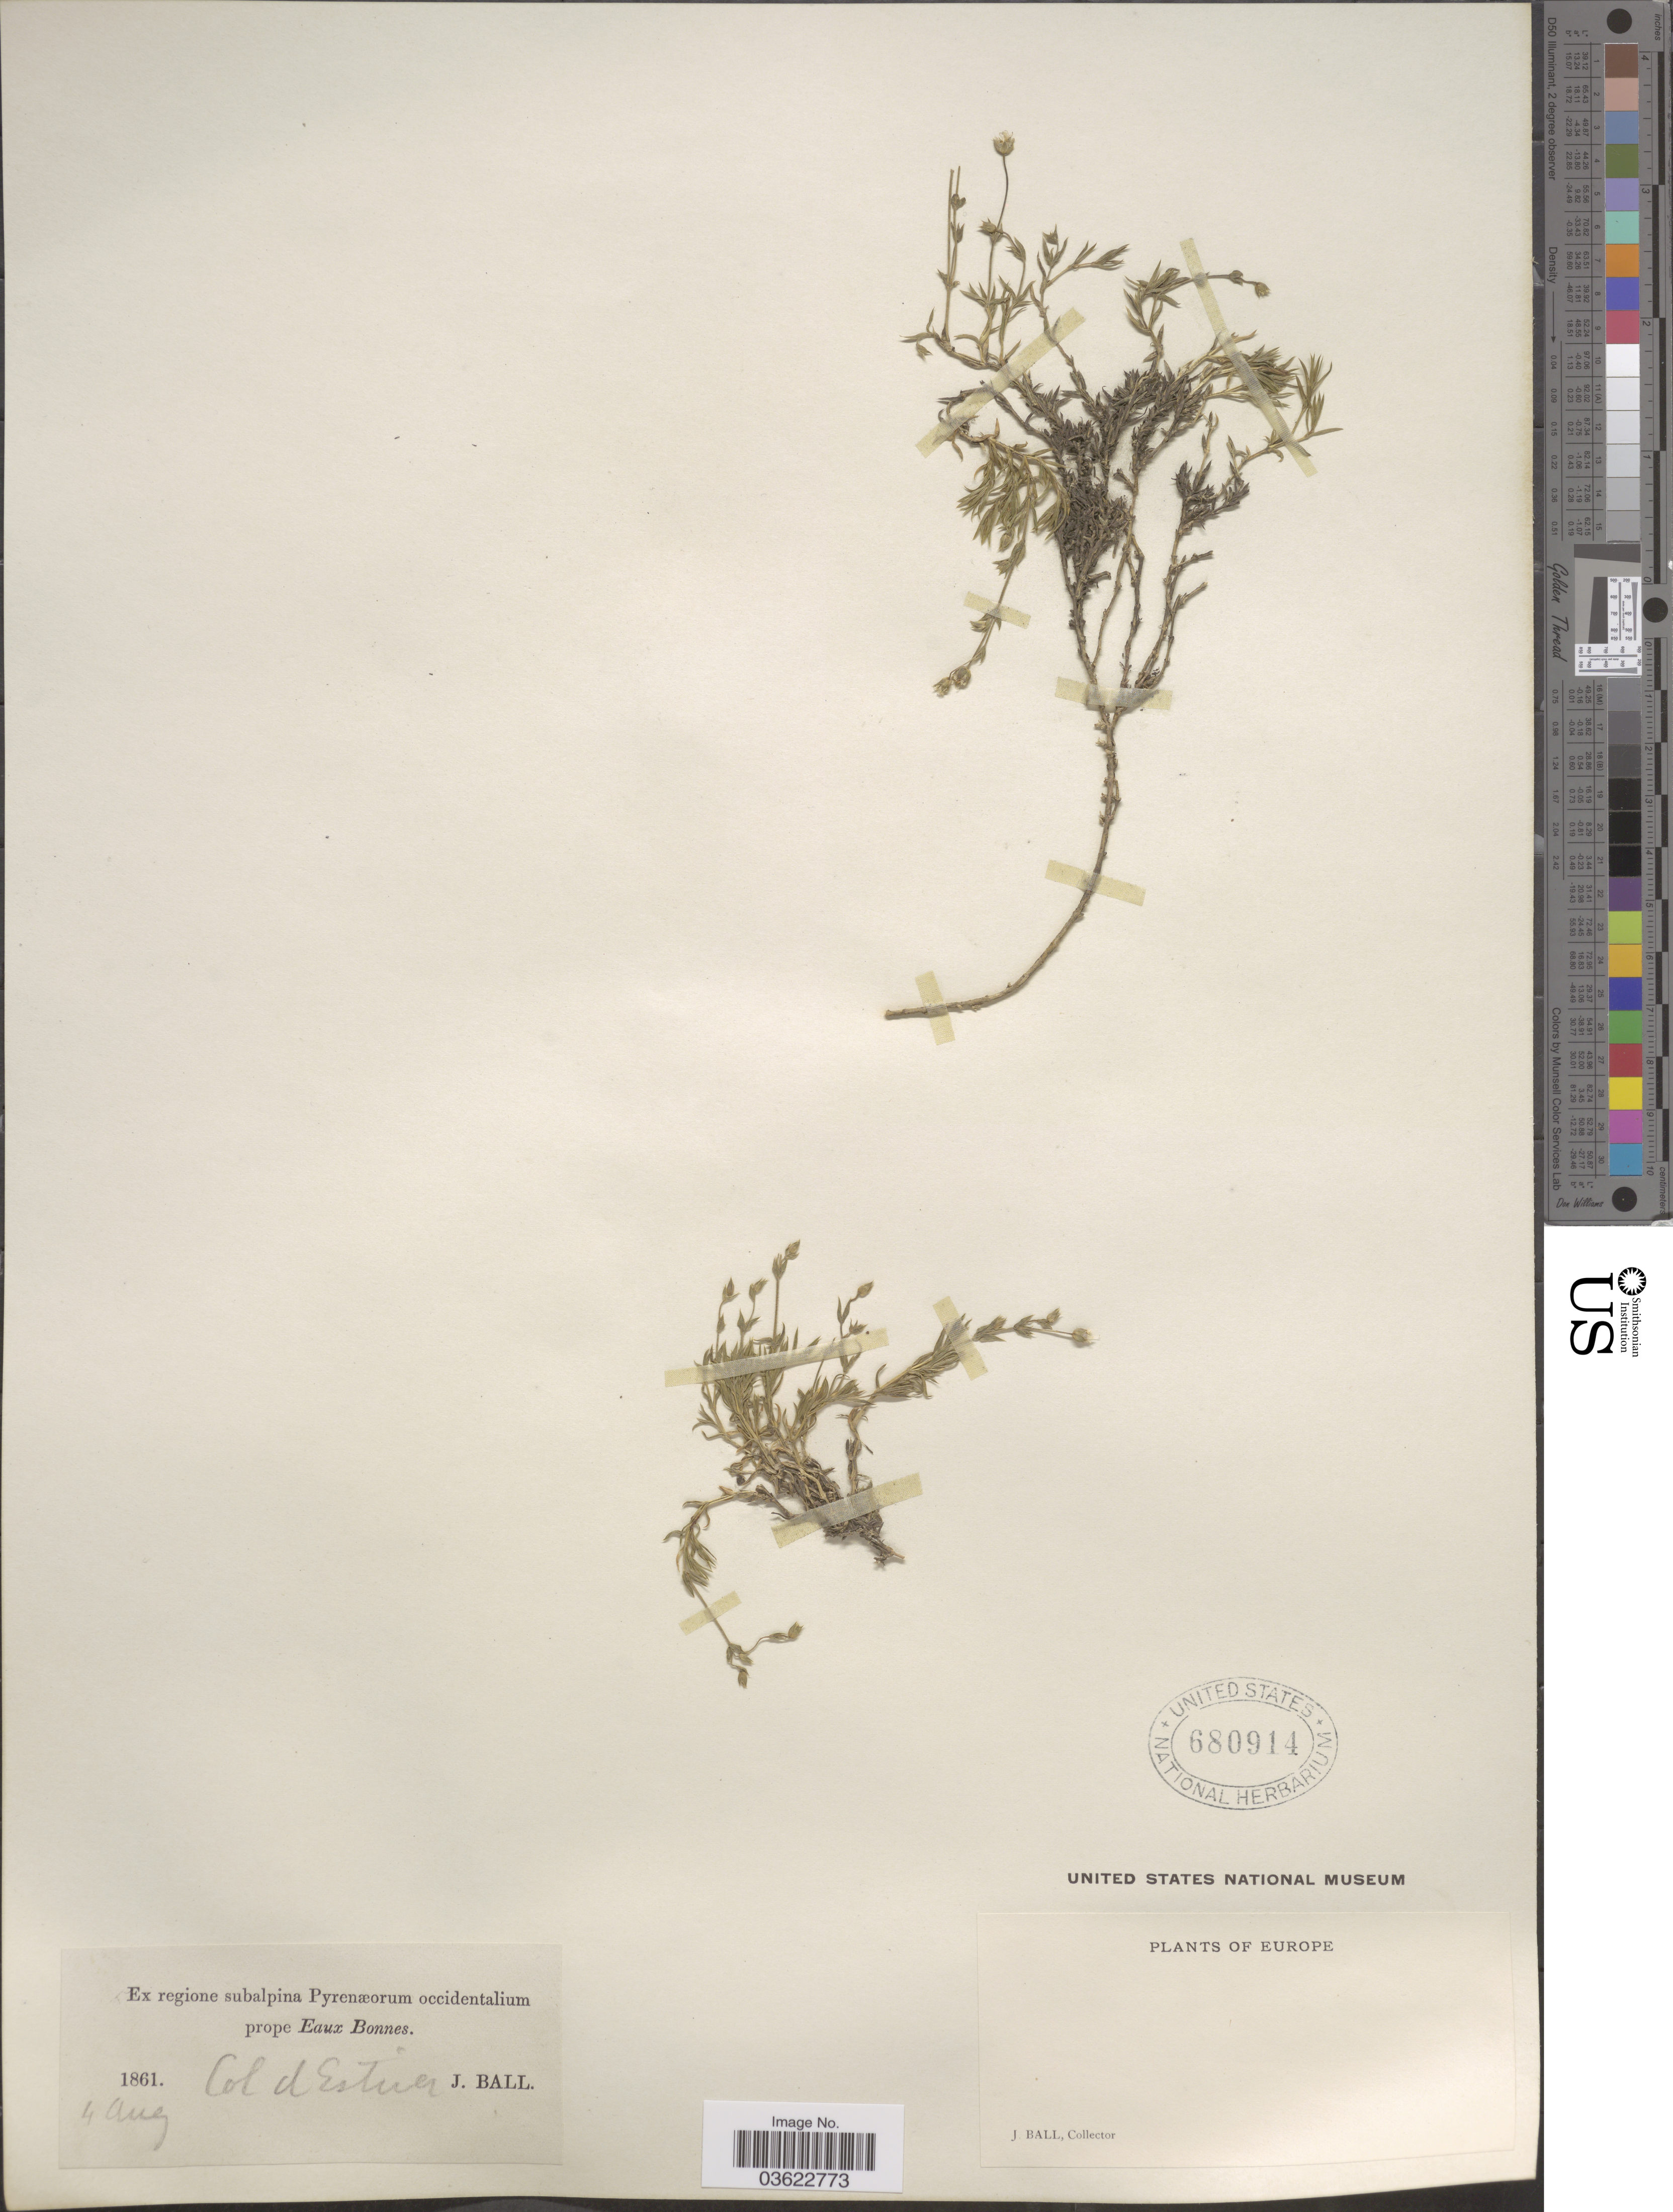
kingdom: Plantae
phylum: Tracheophyta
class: Magnoliopsida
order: Caryophyllales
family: Caryophyllaceae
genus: Arenaria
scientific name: Arenaria sp.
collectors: J. Ball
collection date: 1861-08-04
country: France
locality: Ex regione subalpina Pyrenæorum occidentalium prope Eaux Bonnes. Col d Estuer [interpreted]. Europe.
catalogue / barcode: US 680914